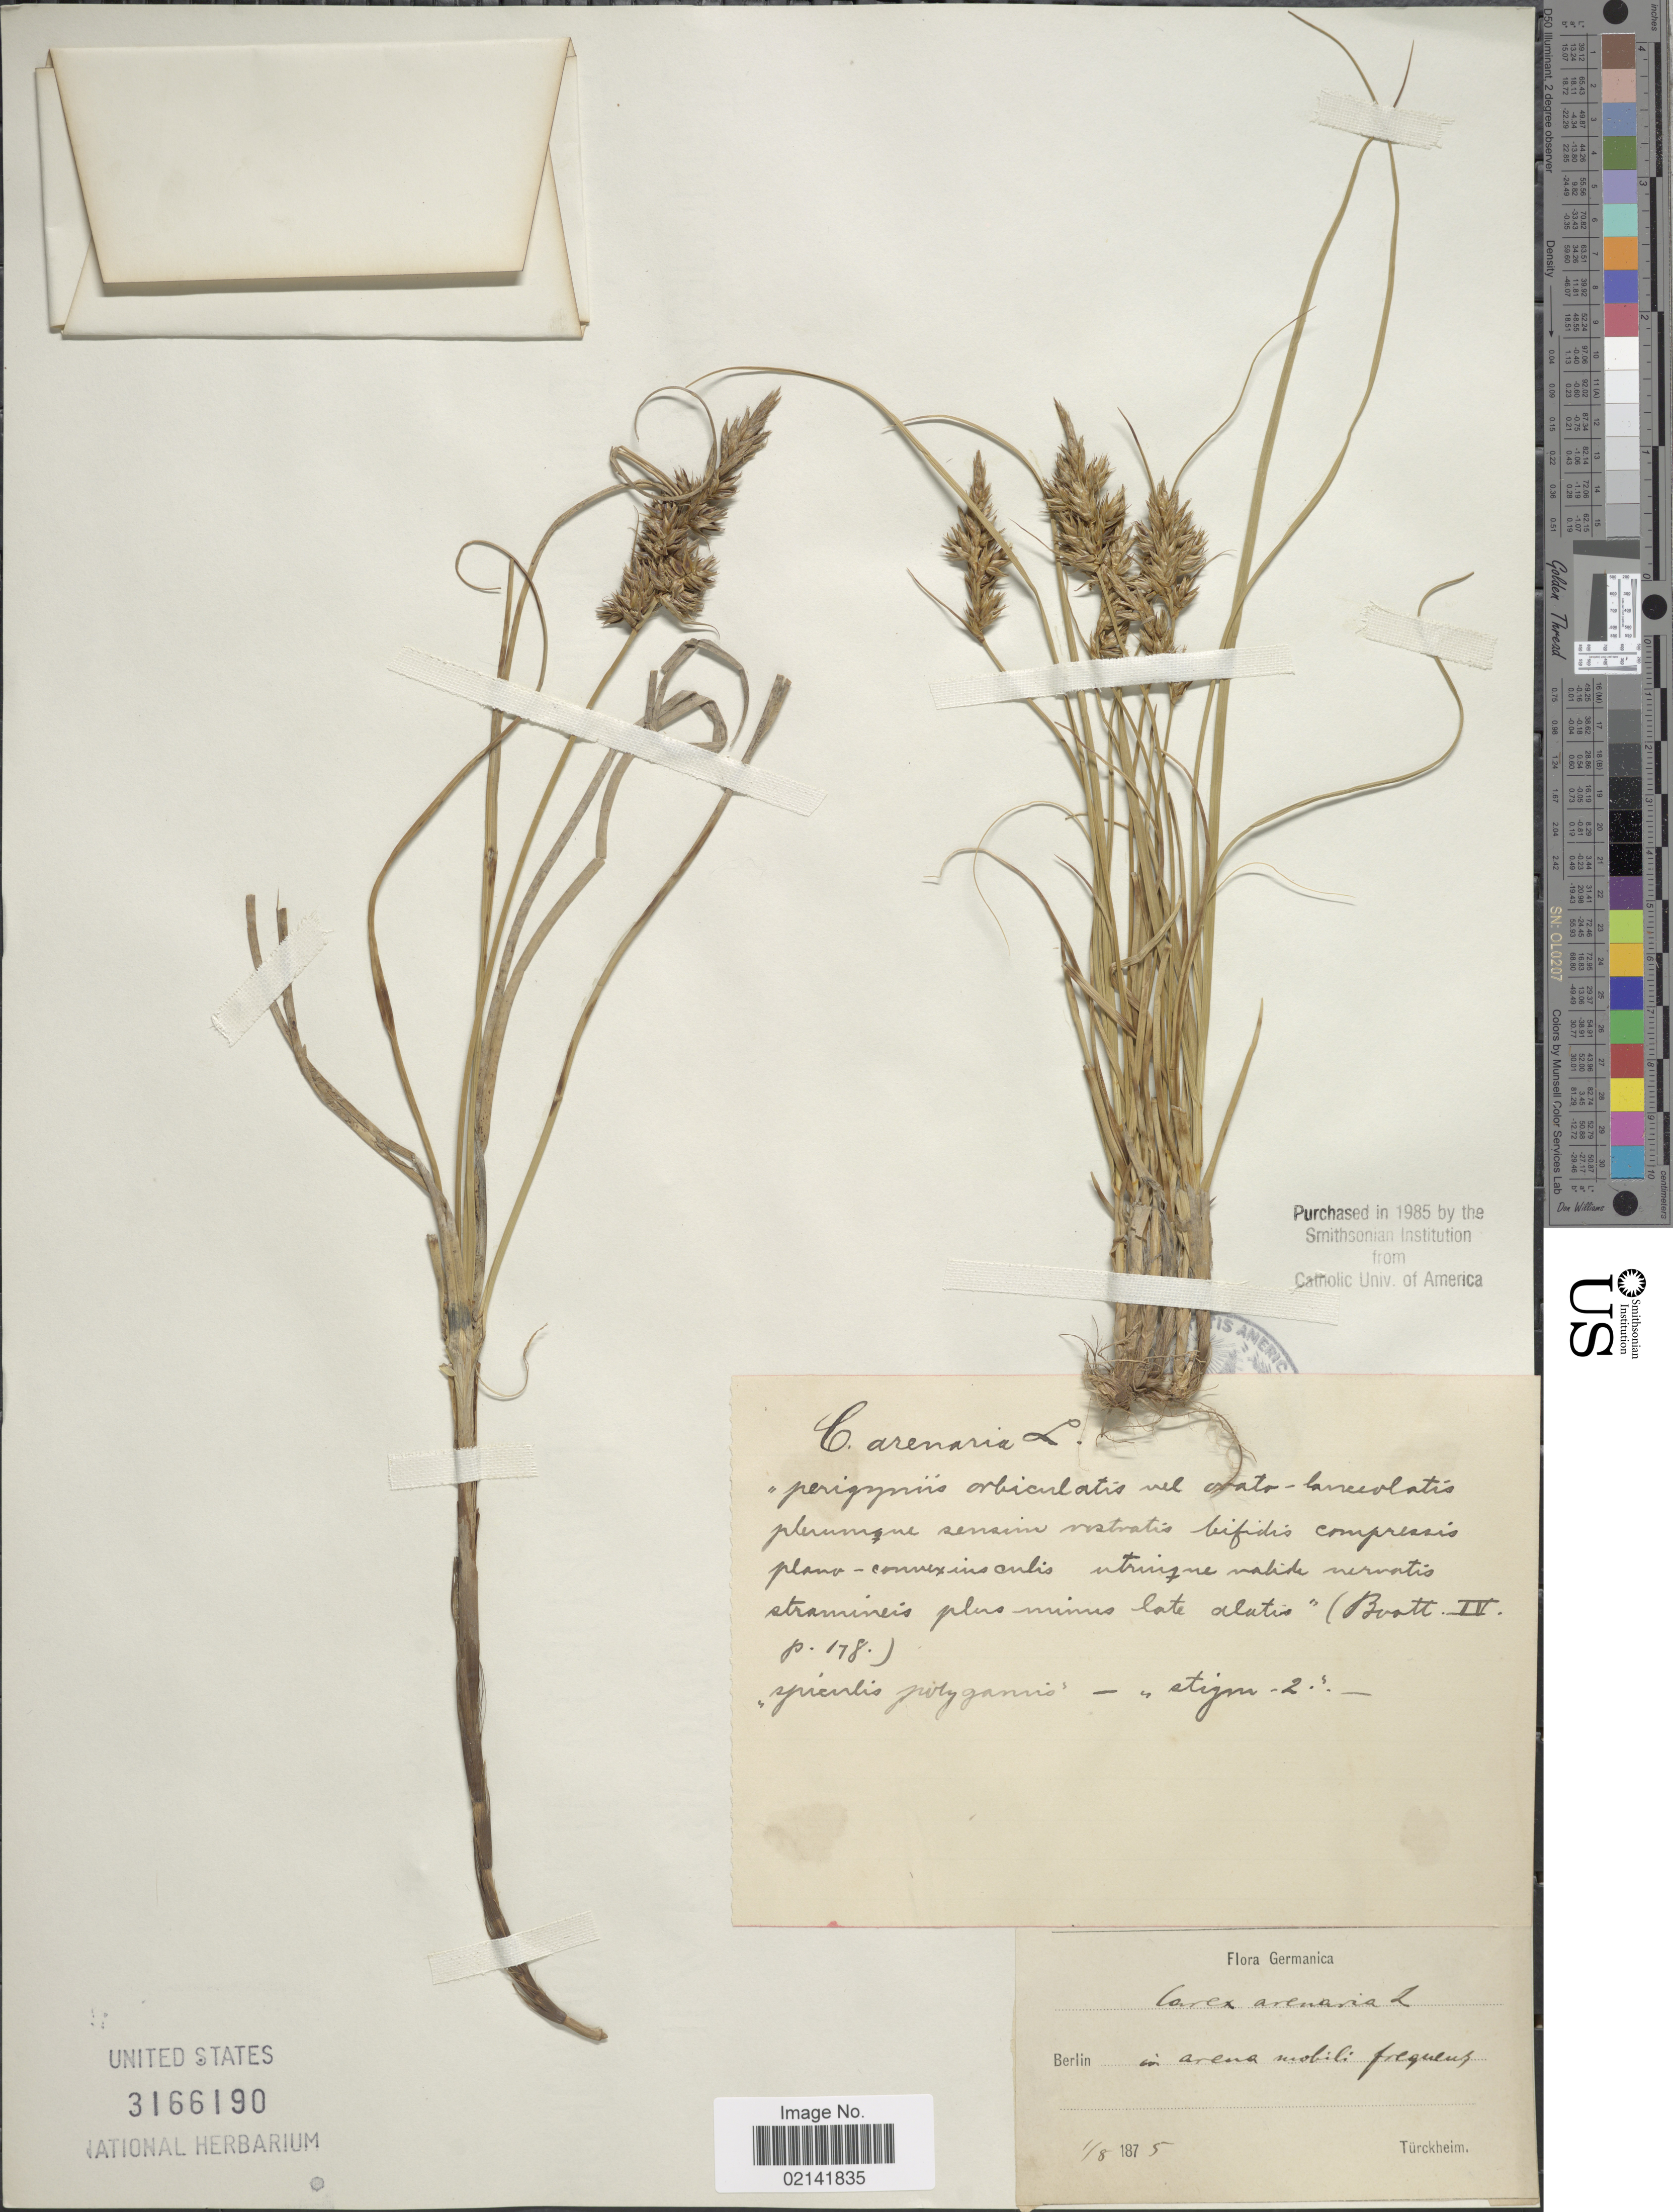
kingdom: Plantae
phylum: Tracheophyta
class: Liliopsida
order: Poales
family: Cyperaceae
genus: Carex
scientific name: Carex arenaria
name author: L.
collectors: Turckheim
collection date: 1875-08-01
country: Germany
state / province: Berlin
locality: Germanica. Berlin in arena mobili frequens.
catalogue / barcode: US 3166190